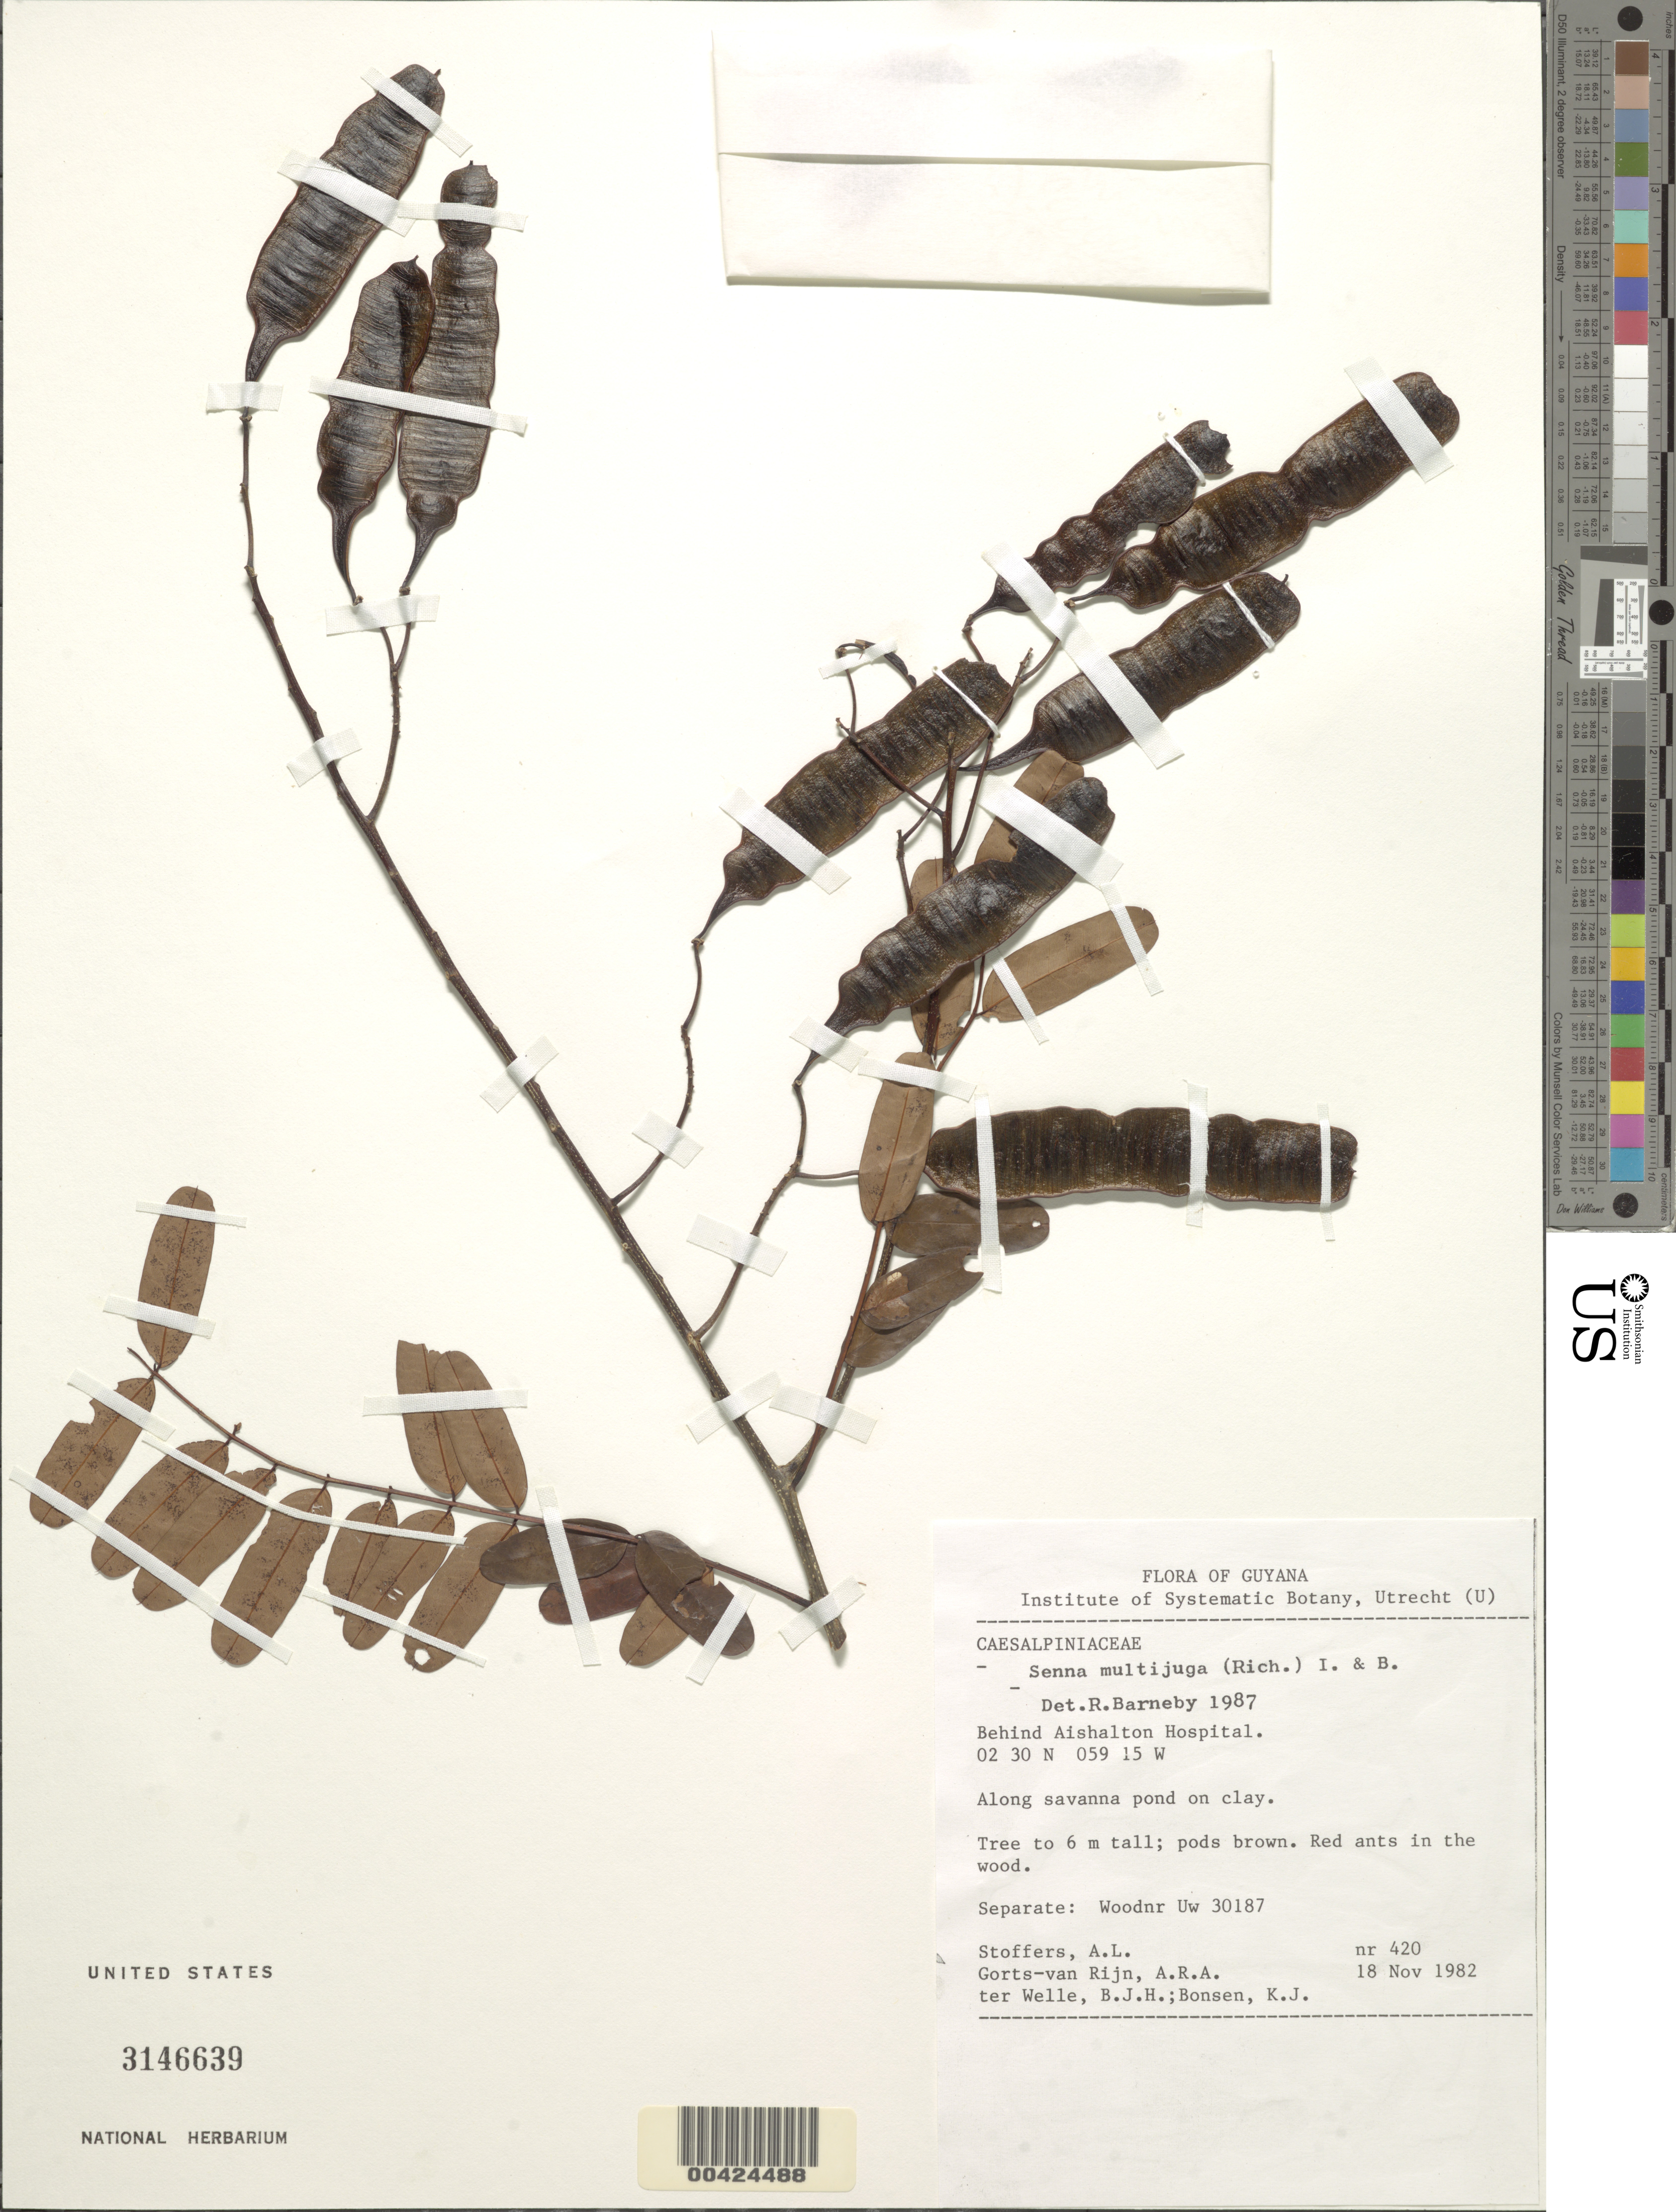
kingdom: Plantae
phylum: Tracheophyta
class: Magnoliopsida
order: Fabales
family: Fabaceae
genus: Senna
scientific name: Senna multijuga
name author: (Rich.) H.S. Irwin & Barneby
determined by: Barneby, Rupert C., (NY)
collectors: A. Stoffers, A. .R. A. Görts-van Rijn, B. Welle & K. Bonsen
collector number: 420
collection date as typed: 18 Nov 1982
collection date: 1982-11-18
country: Guyana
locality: Aishalton hospital, behind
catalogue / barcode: US 3146639